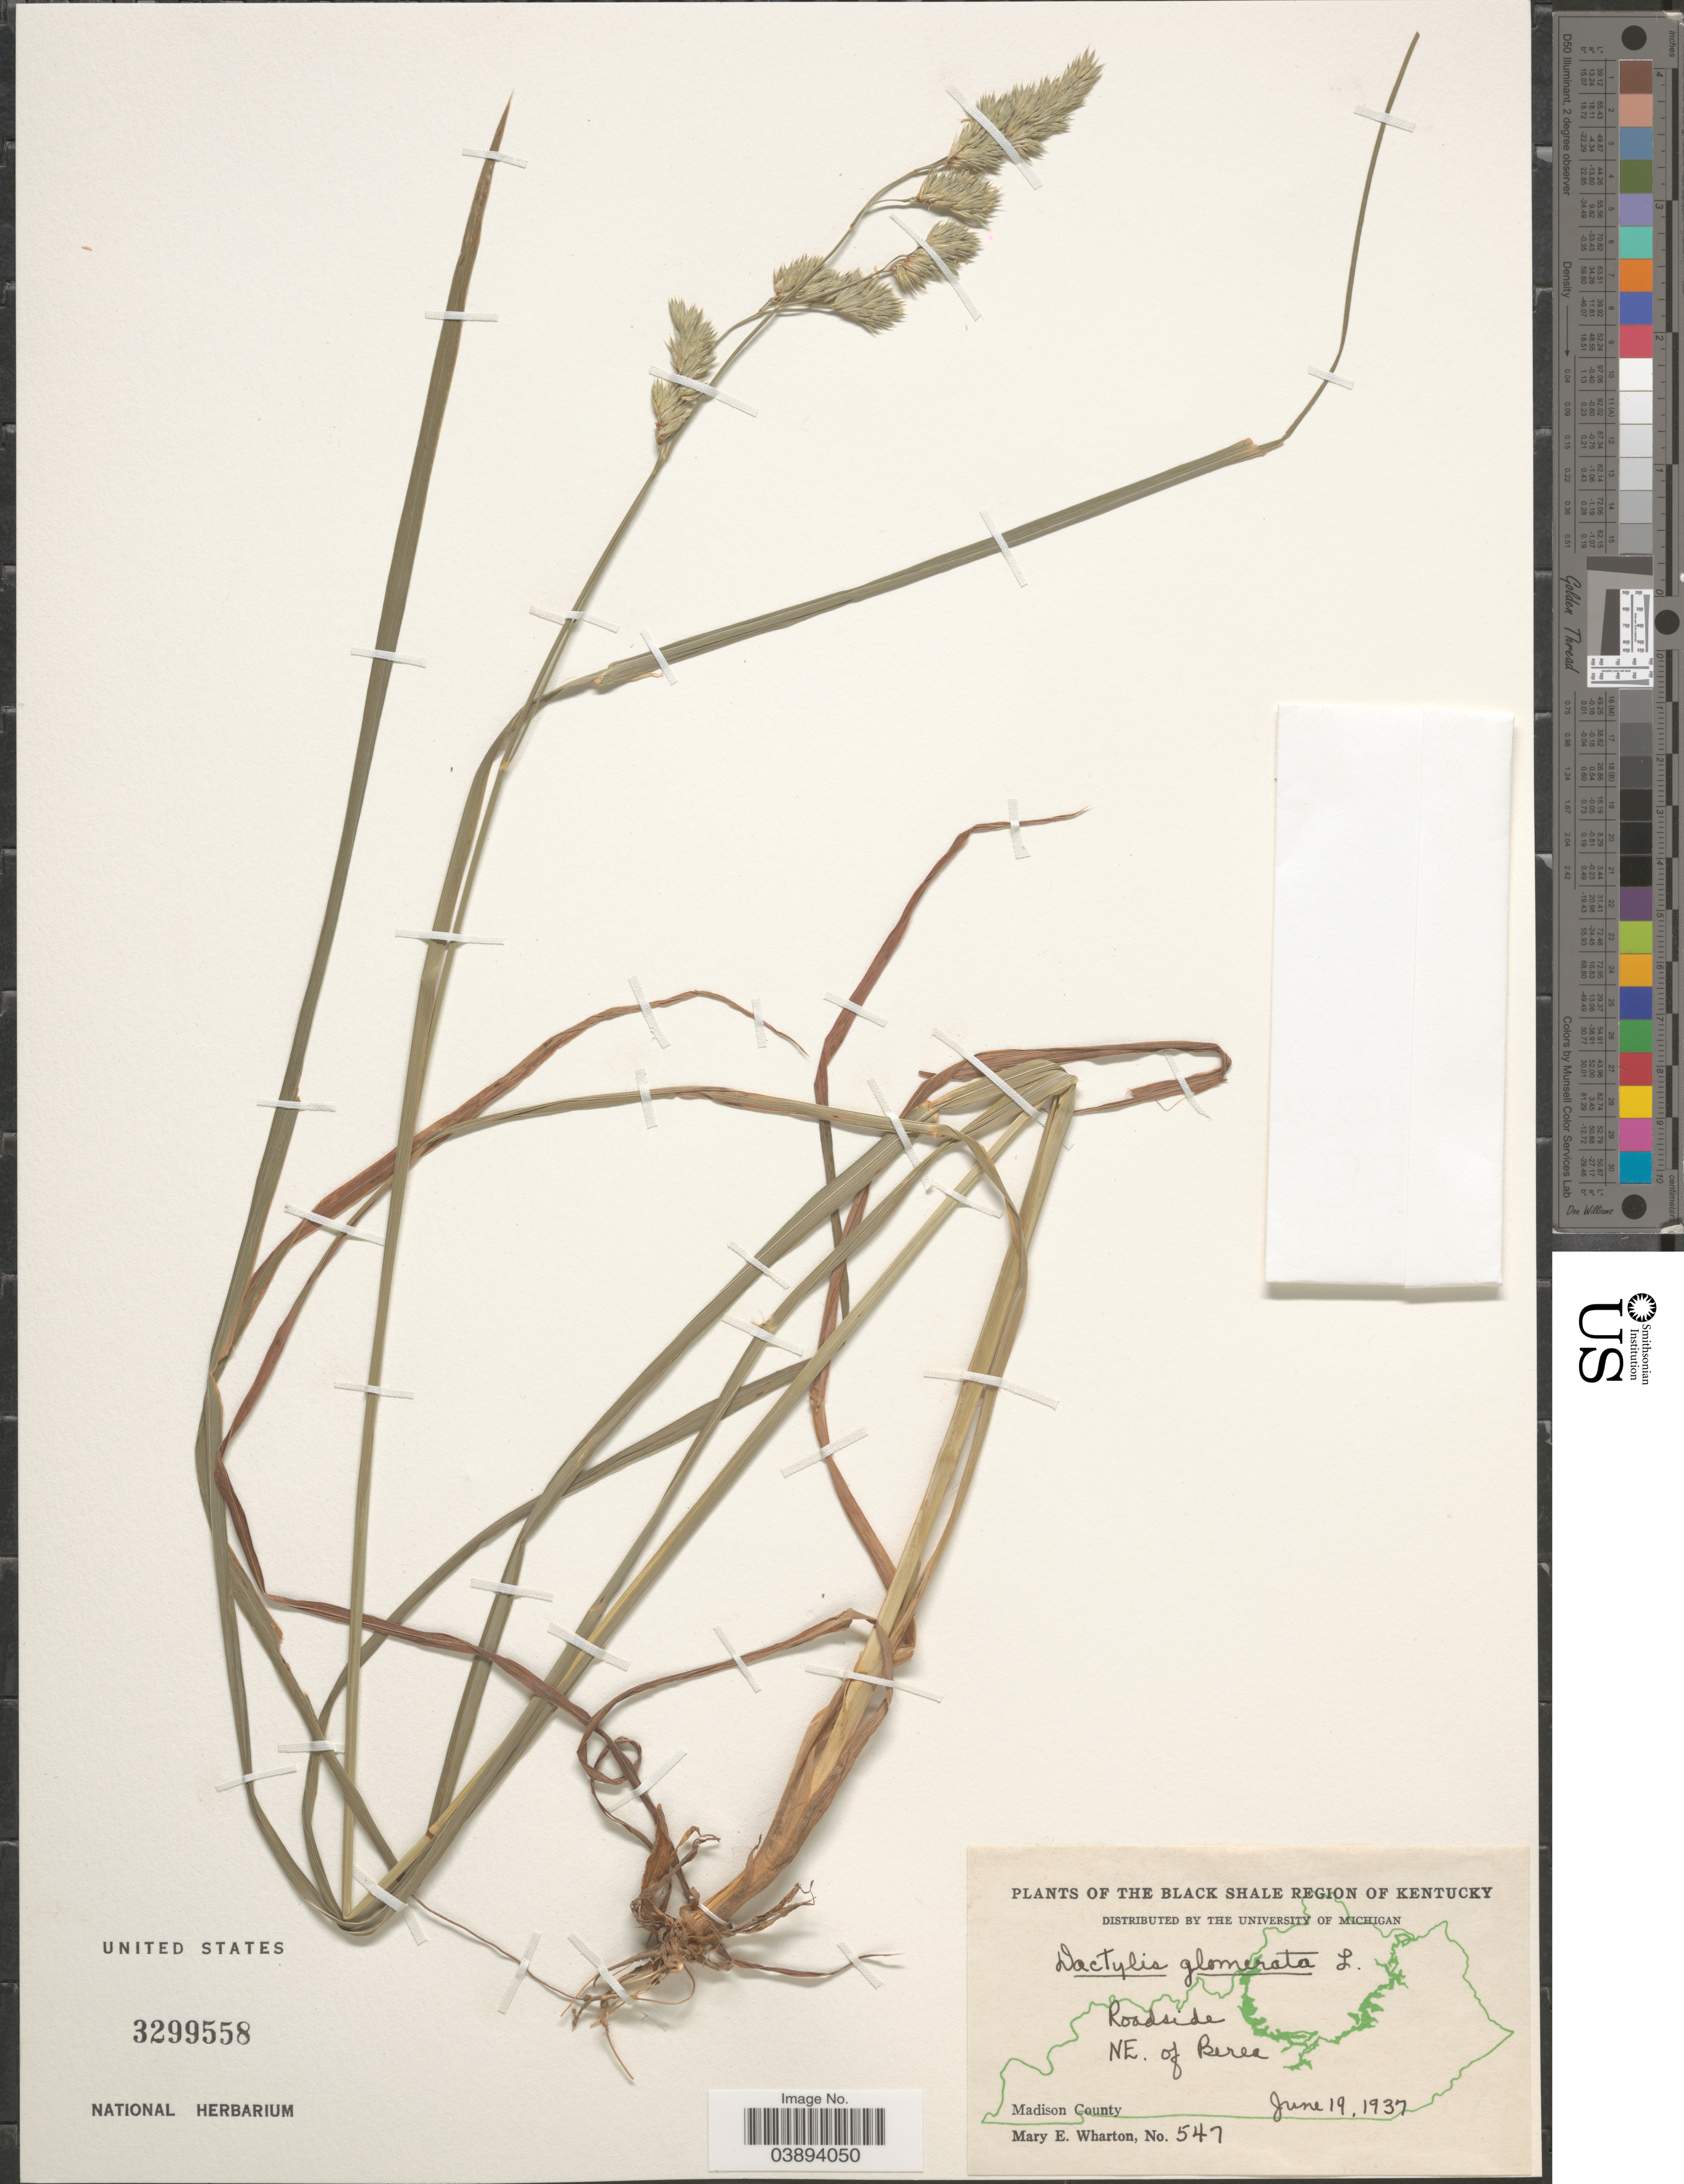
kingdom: Plantae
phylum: Tracheophyta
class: Liliopsida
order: Poales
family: Poaceae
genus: Dactylis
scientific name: Dactylis glomerata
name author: L.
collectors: M. Wharton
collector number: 547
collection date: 1937-06-19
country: United States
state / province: Kentucky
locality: The Black Shale Region of Kentucky. NE. of Berea. Madison County.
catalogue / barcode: US 3299558